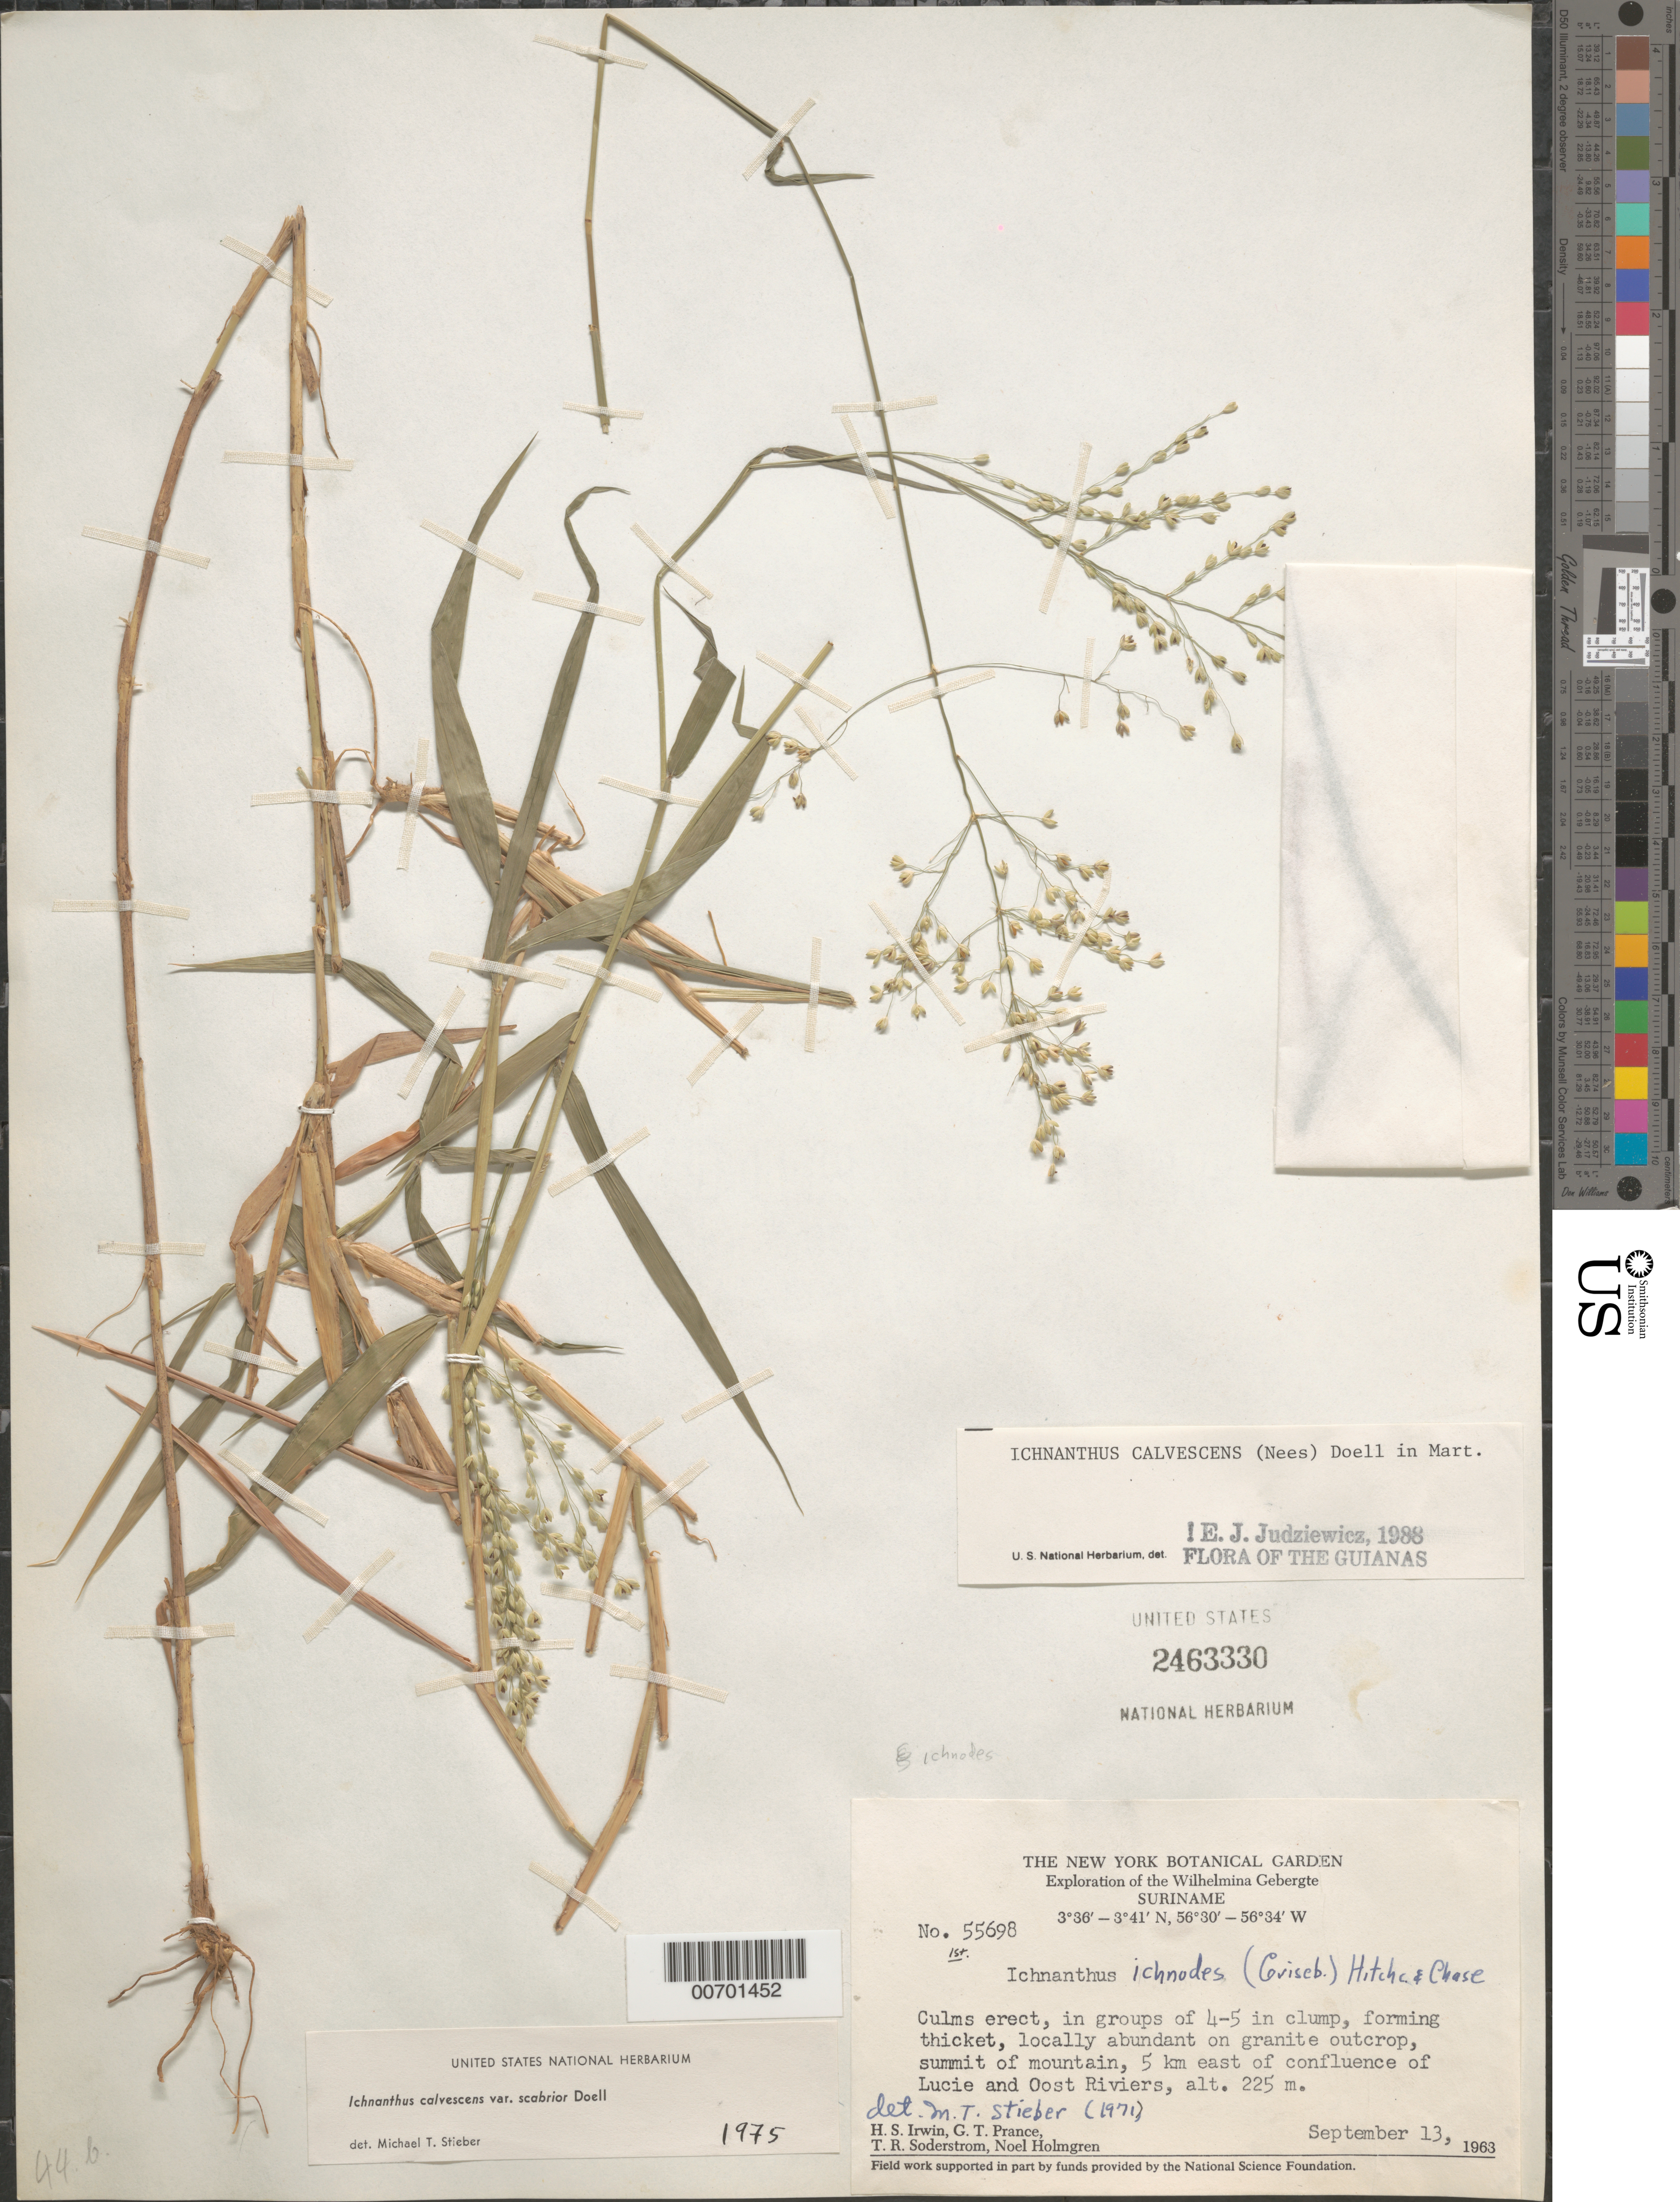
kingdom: Plantae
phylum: Tracheophyta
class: Liliopsida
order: Poales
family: Poaceae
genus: Ichnanthus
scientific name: Ichnanthus calvescens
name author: (Nees ex Trin.) Döll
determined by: Judziewicz, E. J.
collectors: H. Irwin, G. T. Prance, T. R. Soderstrom & N. H. Holmgren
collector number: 55698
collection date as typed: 13-Sep-63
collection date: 1963-09-13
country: Suriname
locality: Lucie R., 5 km E confluence with Oost R., Wilhelmina Gebergte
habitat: On granitic outcrop, summit of mountain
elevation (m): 225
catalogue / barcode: US 2463330